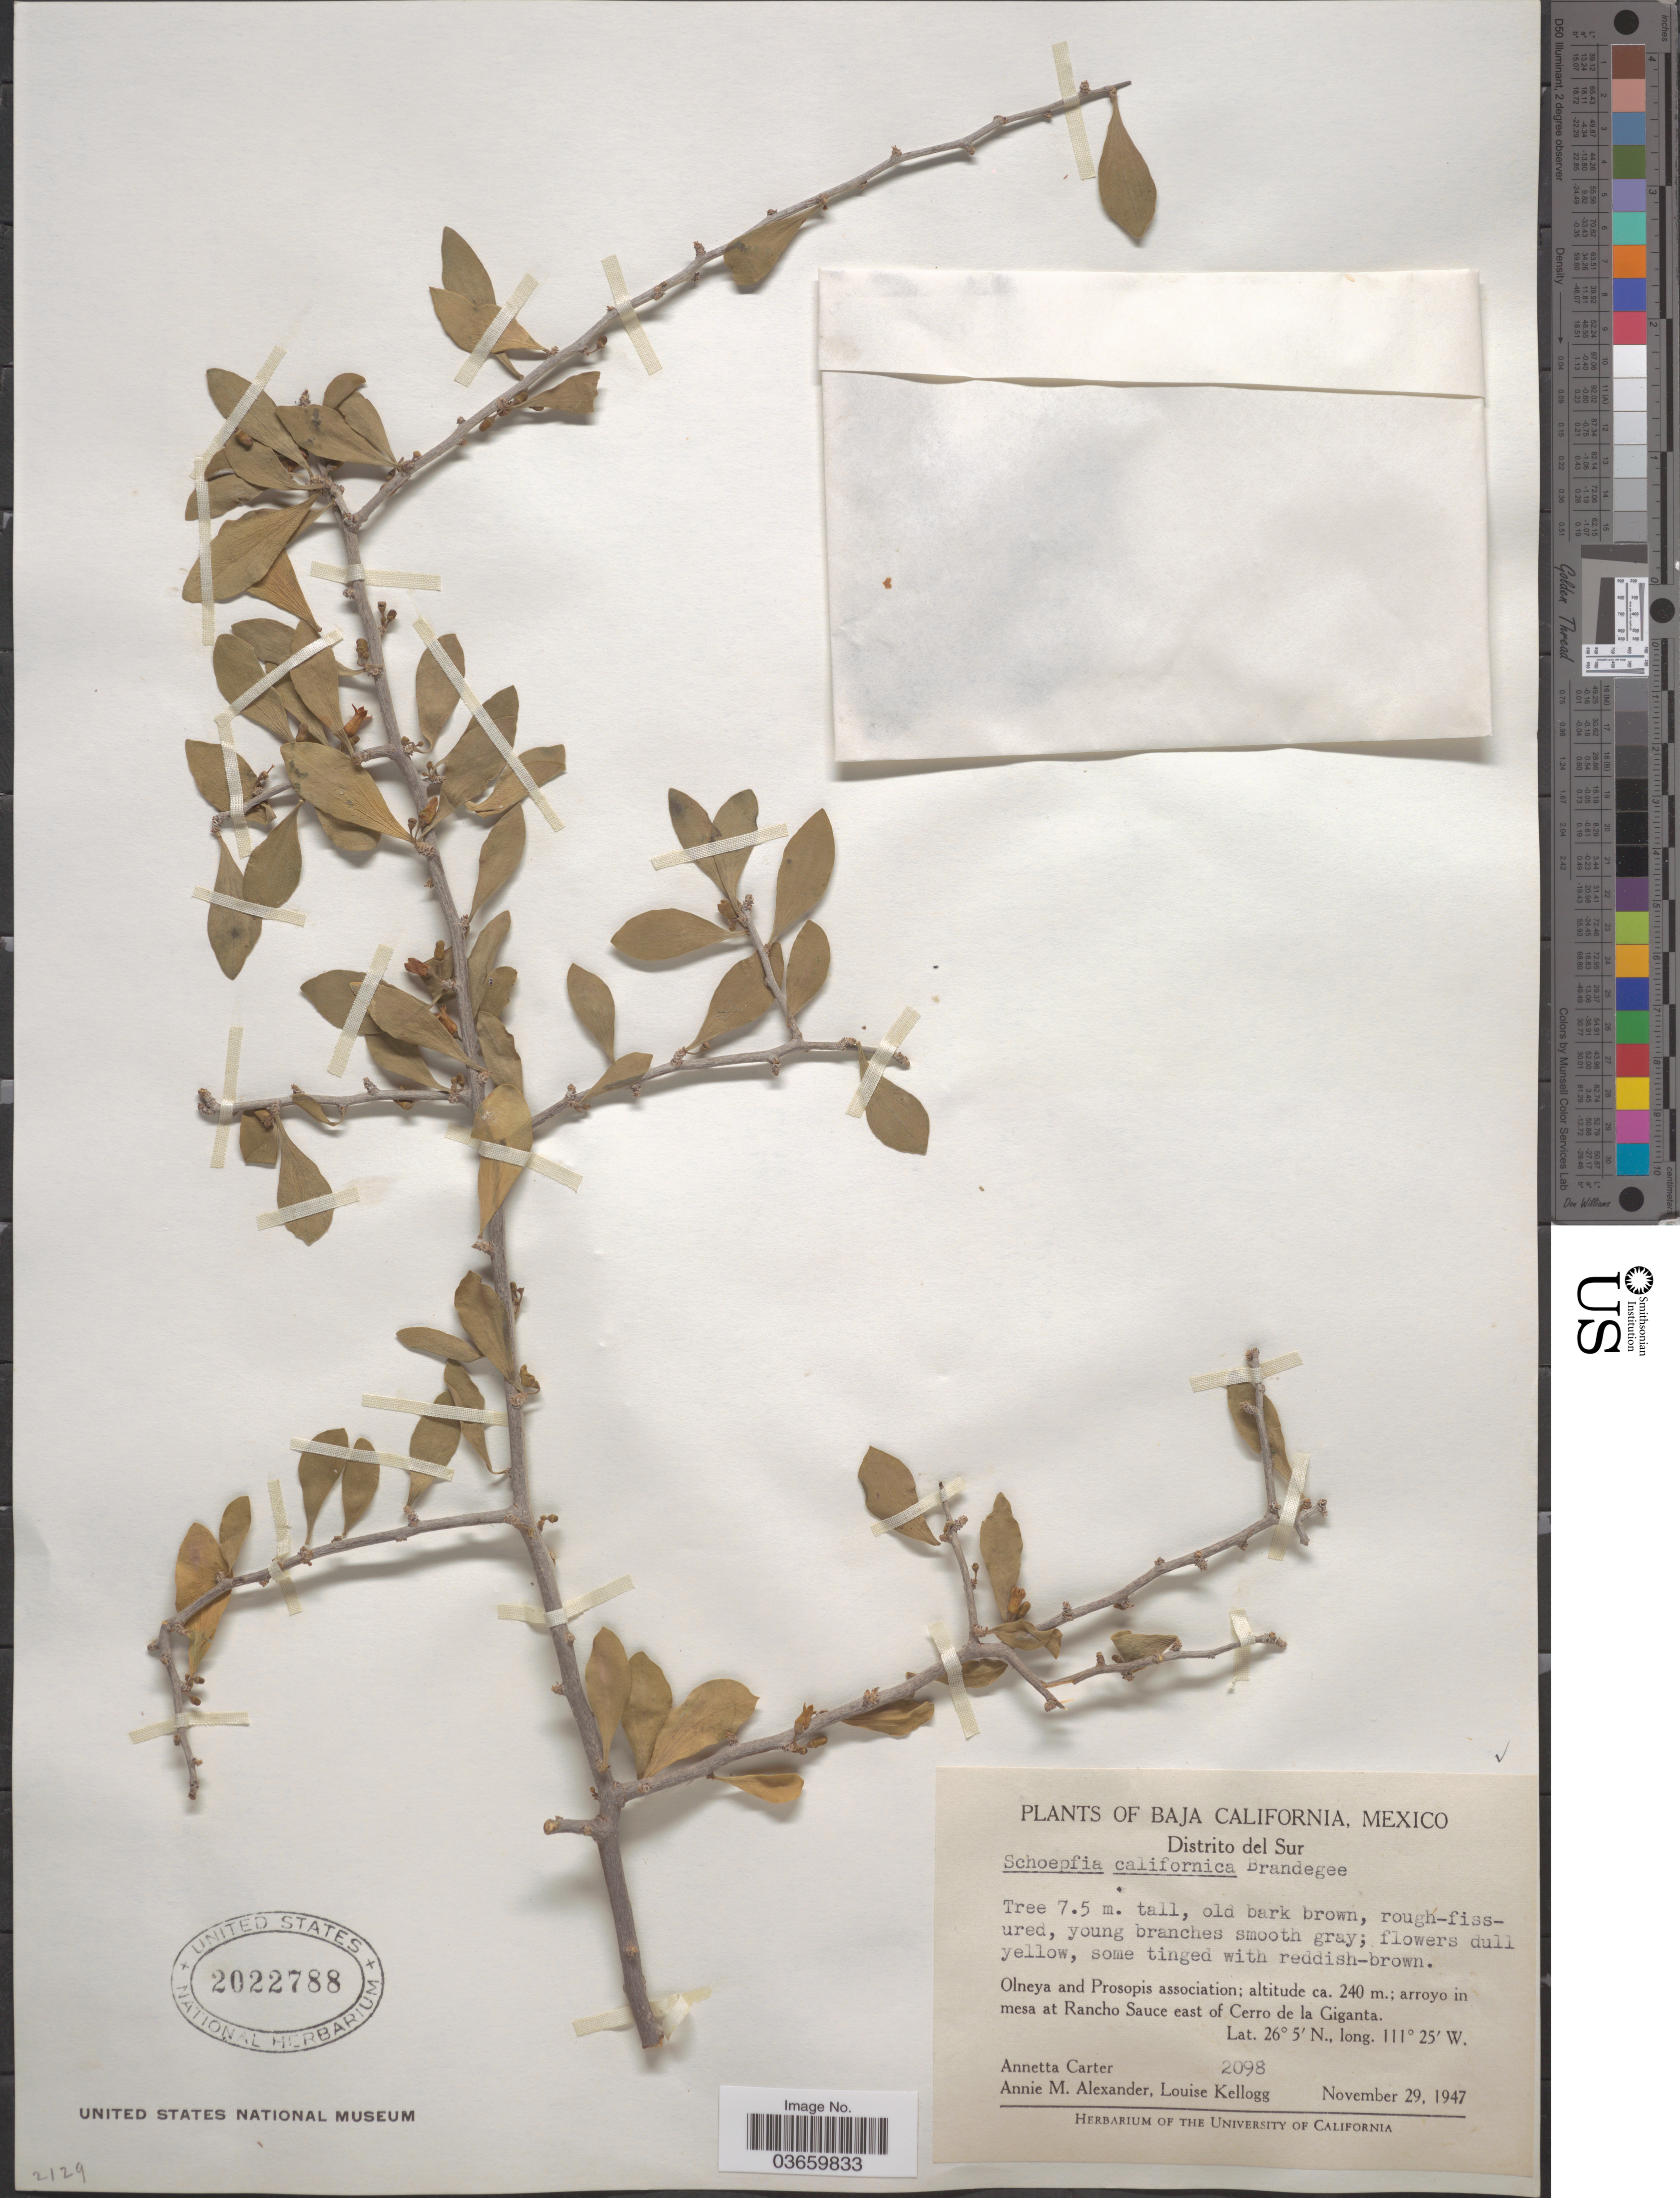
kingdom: Plantae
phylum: Tracheophyta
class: Magnoliopsida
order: Santalales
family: Schoepfiaceae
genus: Schoepfia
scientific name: Schoepfia californica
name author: Brandegee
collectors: A. Carter, A. M. Alexander & L. Kellogg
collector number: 2098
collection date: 1947-11-29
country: Mexico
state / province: Baja California Sur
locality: Distrito del Sur. Arroyo in mesa at Rancho Sauce east of Cerro de la Giganta.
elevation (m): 240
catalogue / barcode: US 2022788